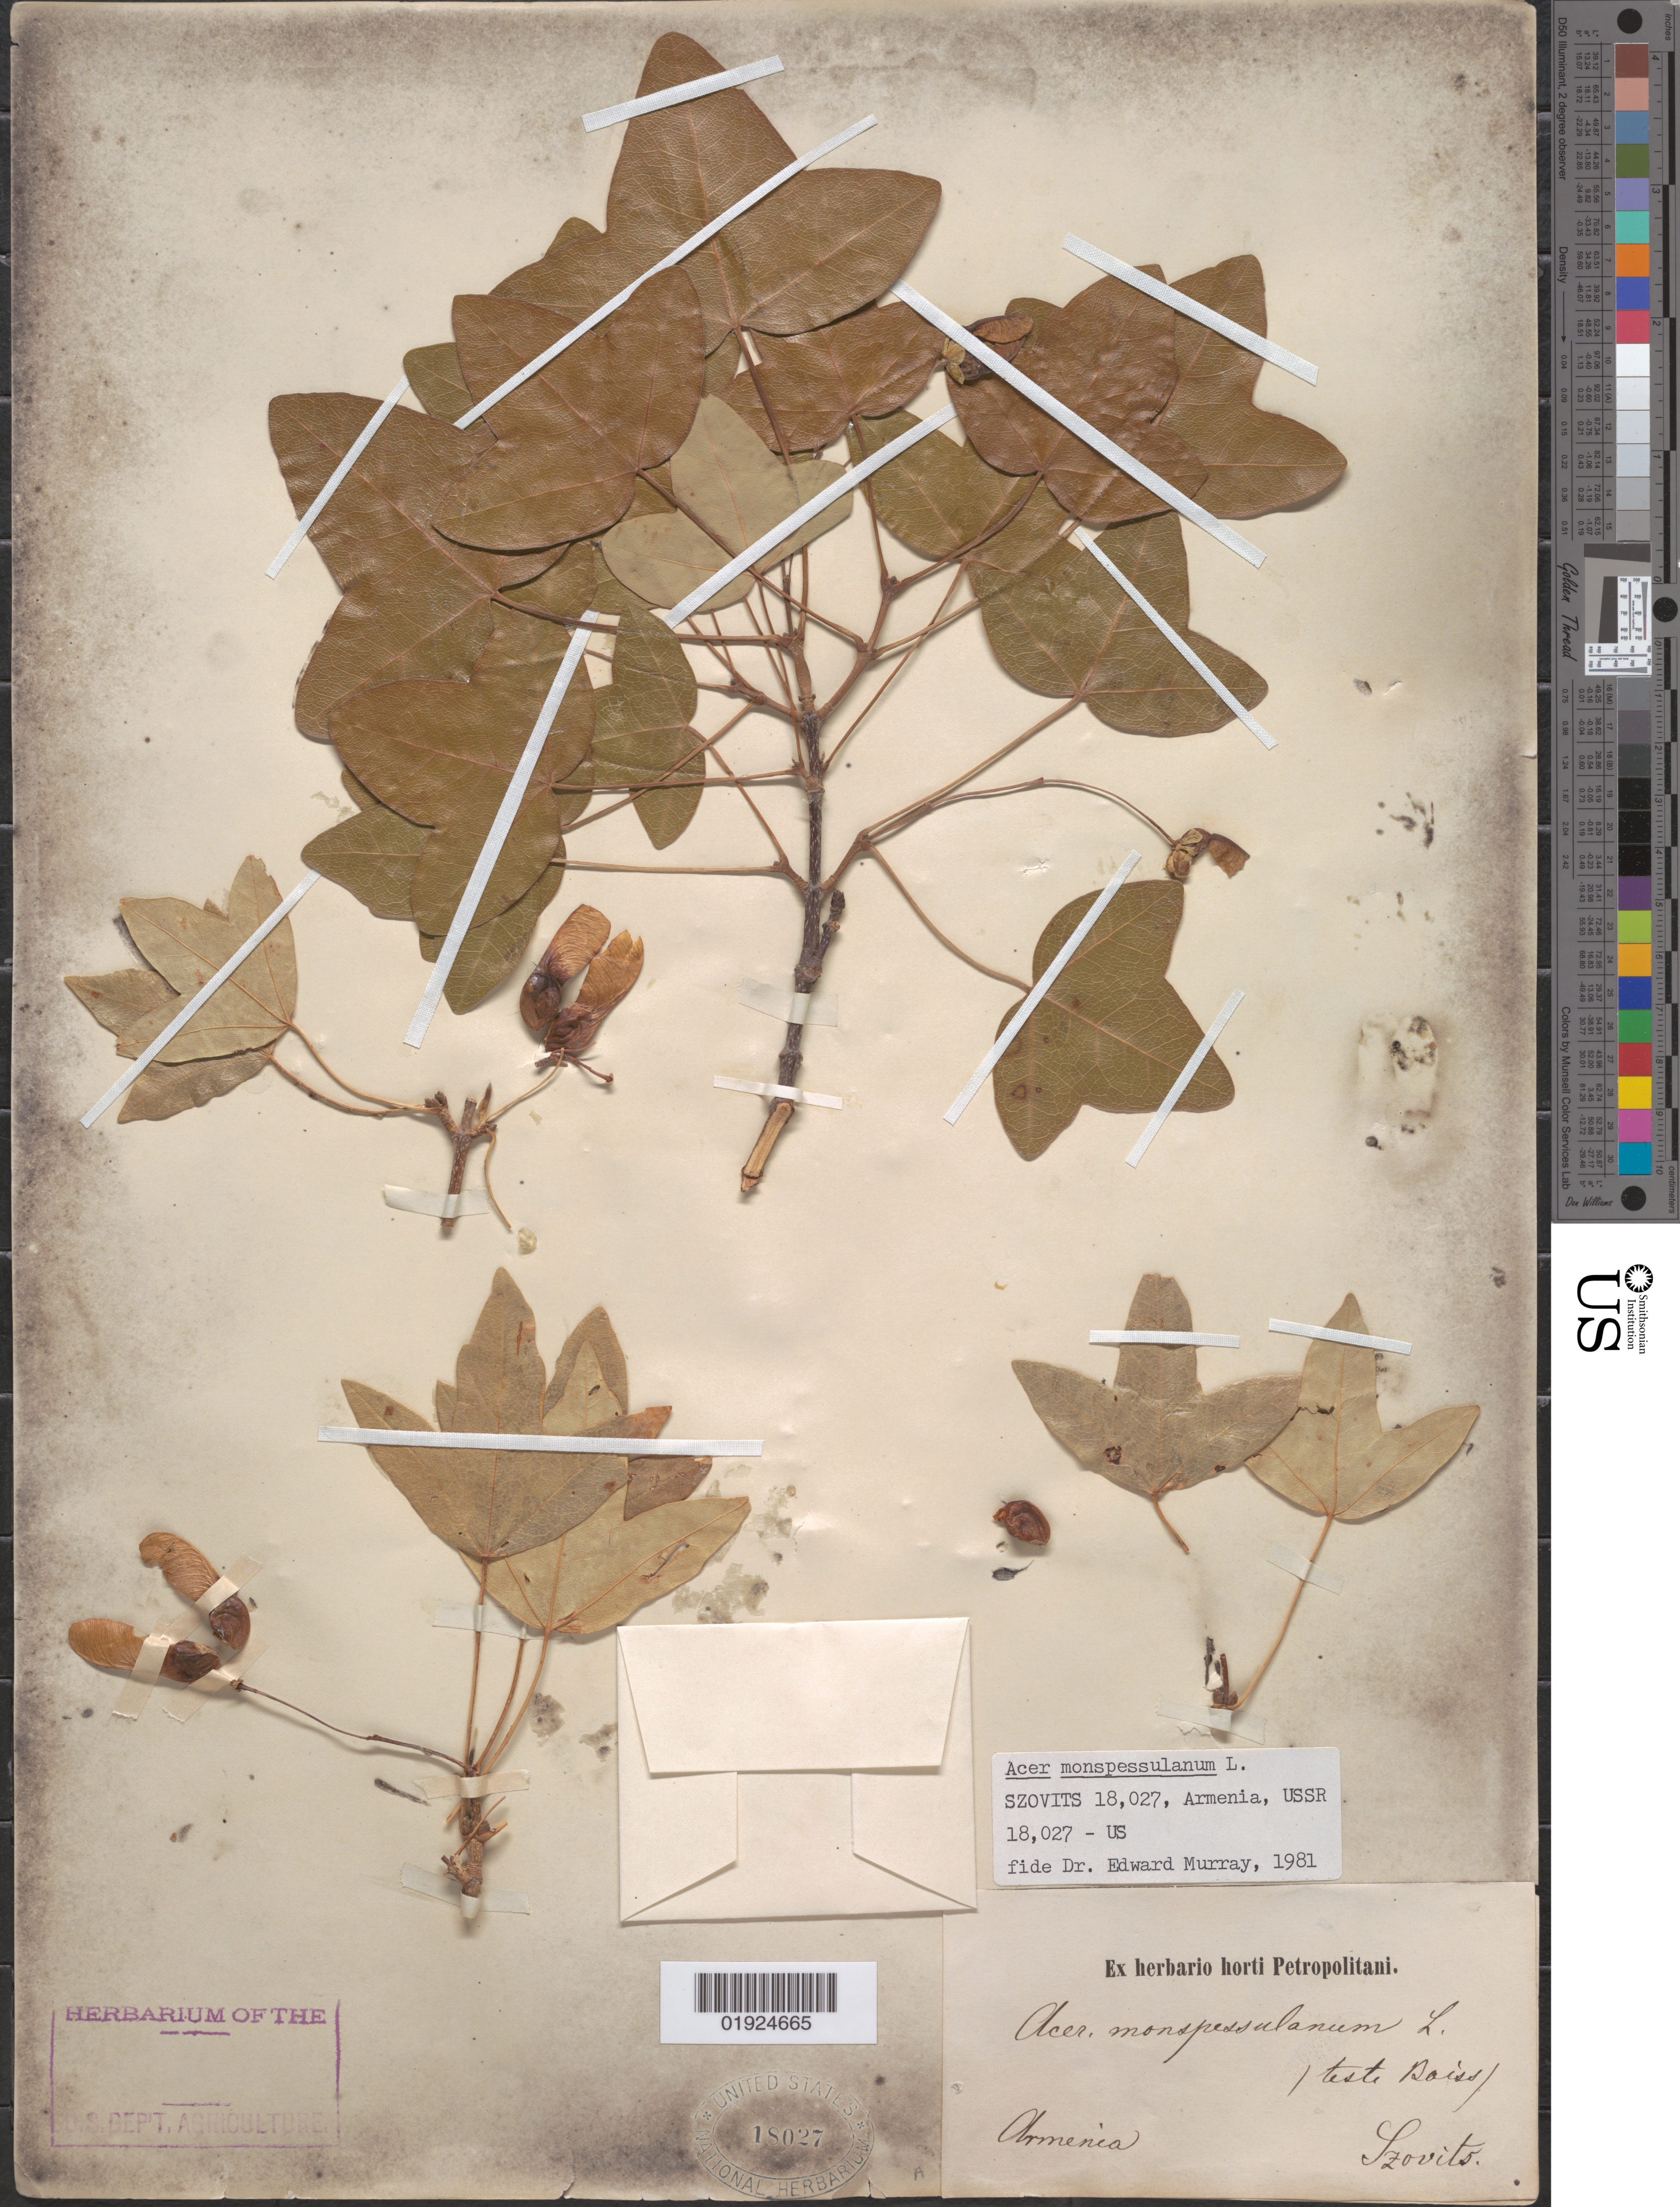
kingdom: Plantae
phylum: Tracheophyta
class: Magnoliopsida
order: Sapindales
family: Sapindaceae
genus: Acer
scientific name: Acer monspessulanum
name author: L.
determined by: Murray, Edward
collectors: J. Szovits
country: Armenia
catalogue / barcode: US 18027